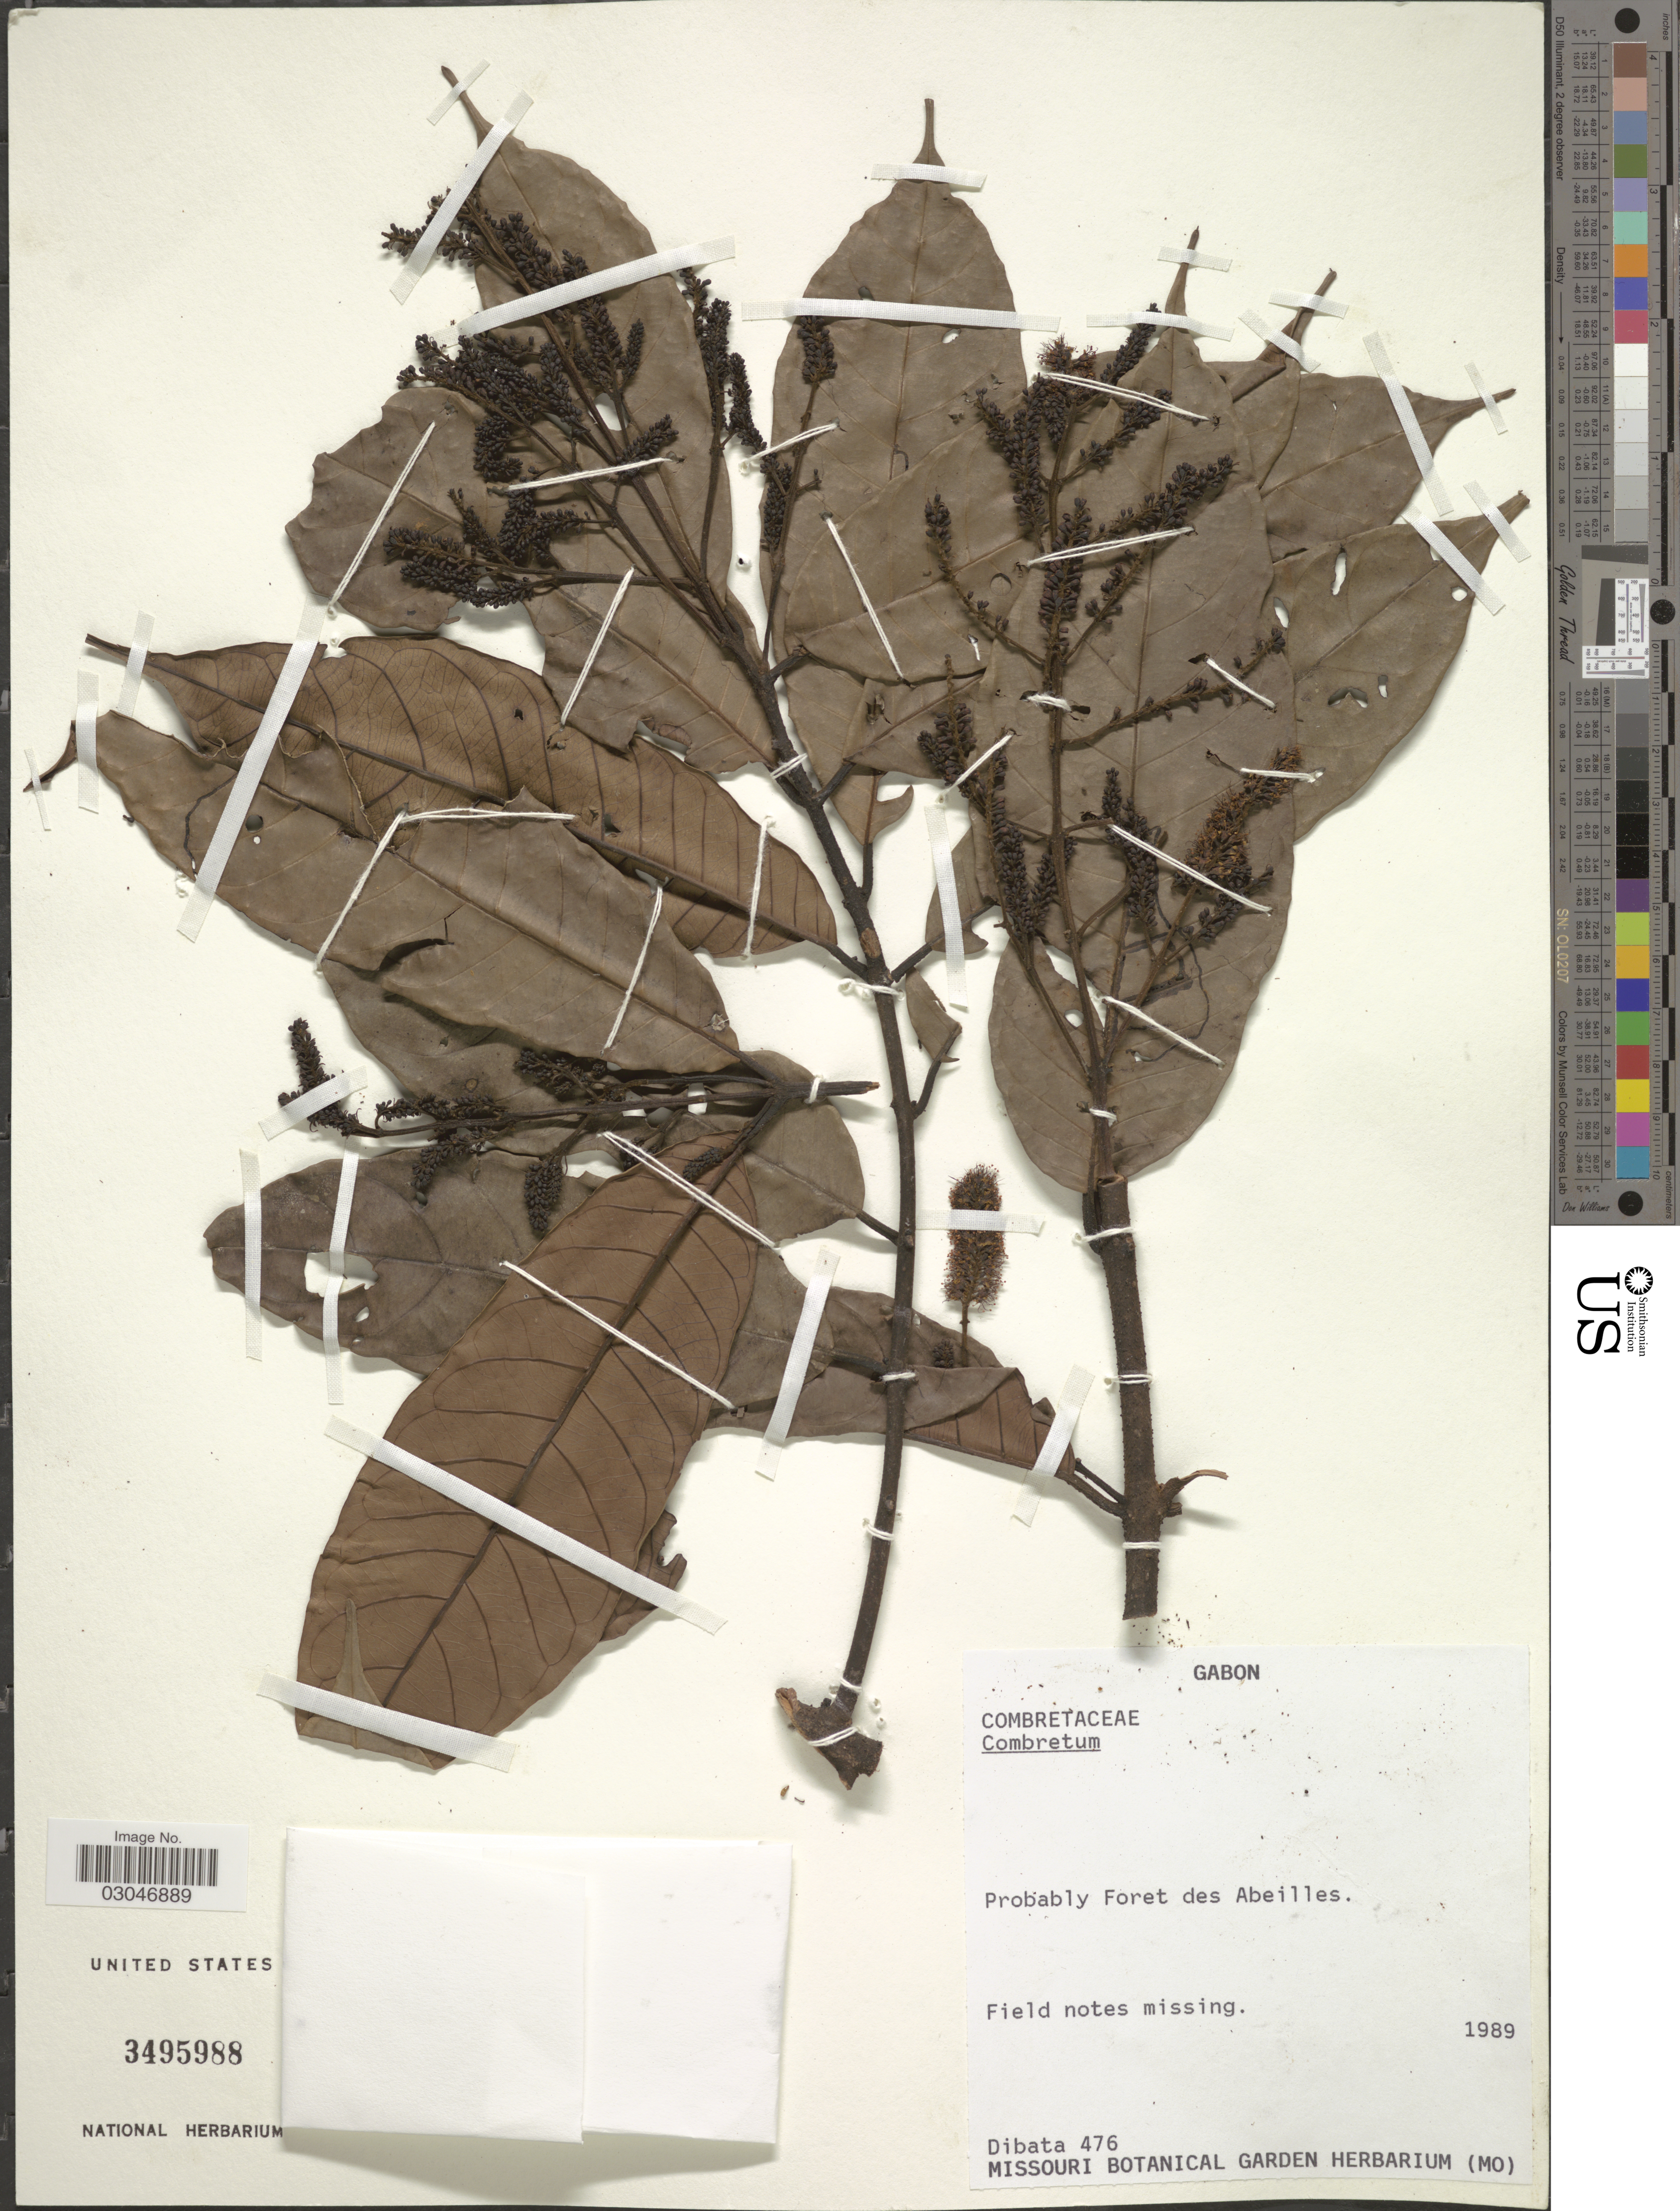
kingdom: Plantae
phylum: Tracheophyta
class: Magnoliopsida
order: Myrtales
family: Combretaceae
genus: Combretum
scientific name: Combretum sp.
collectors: Dibata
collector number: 476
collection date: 1989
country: Gabon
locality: Probably Foret des Abeilles.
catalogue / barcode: US 3495988